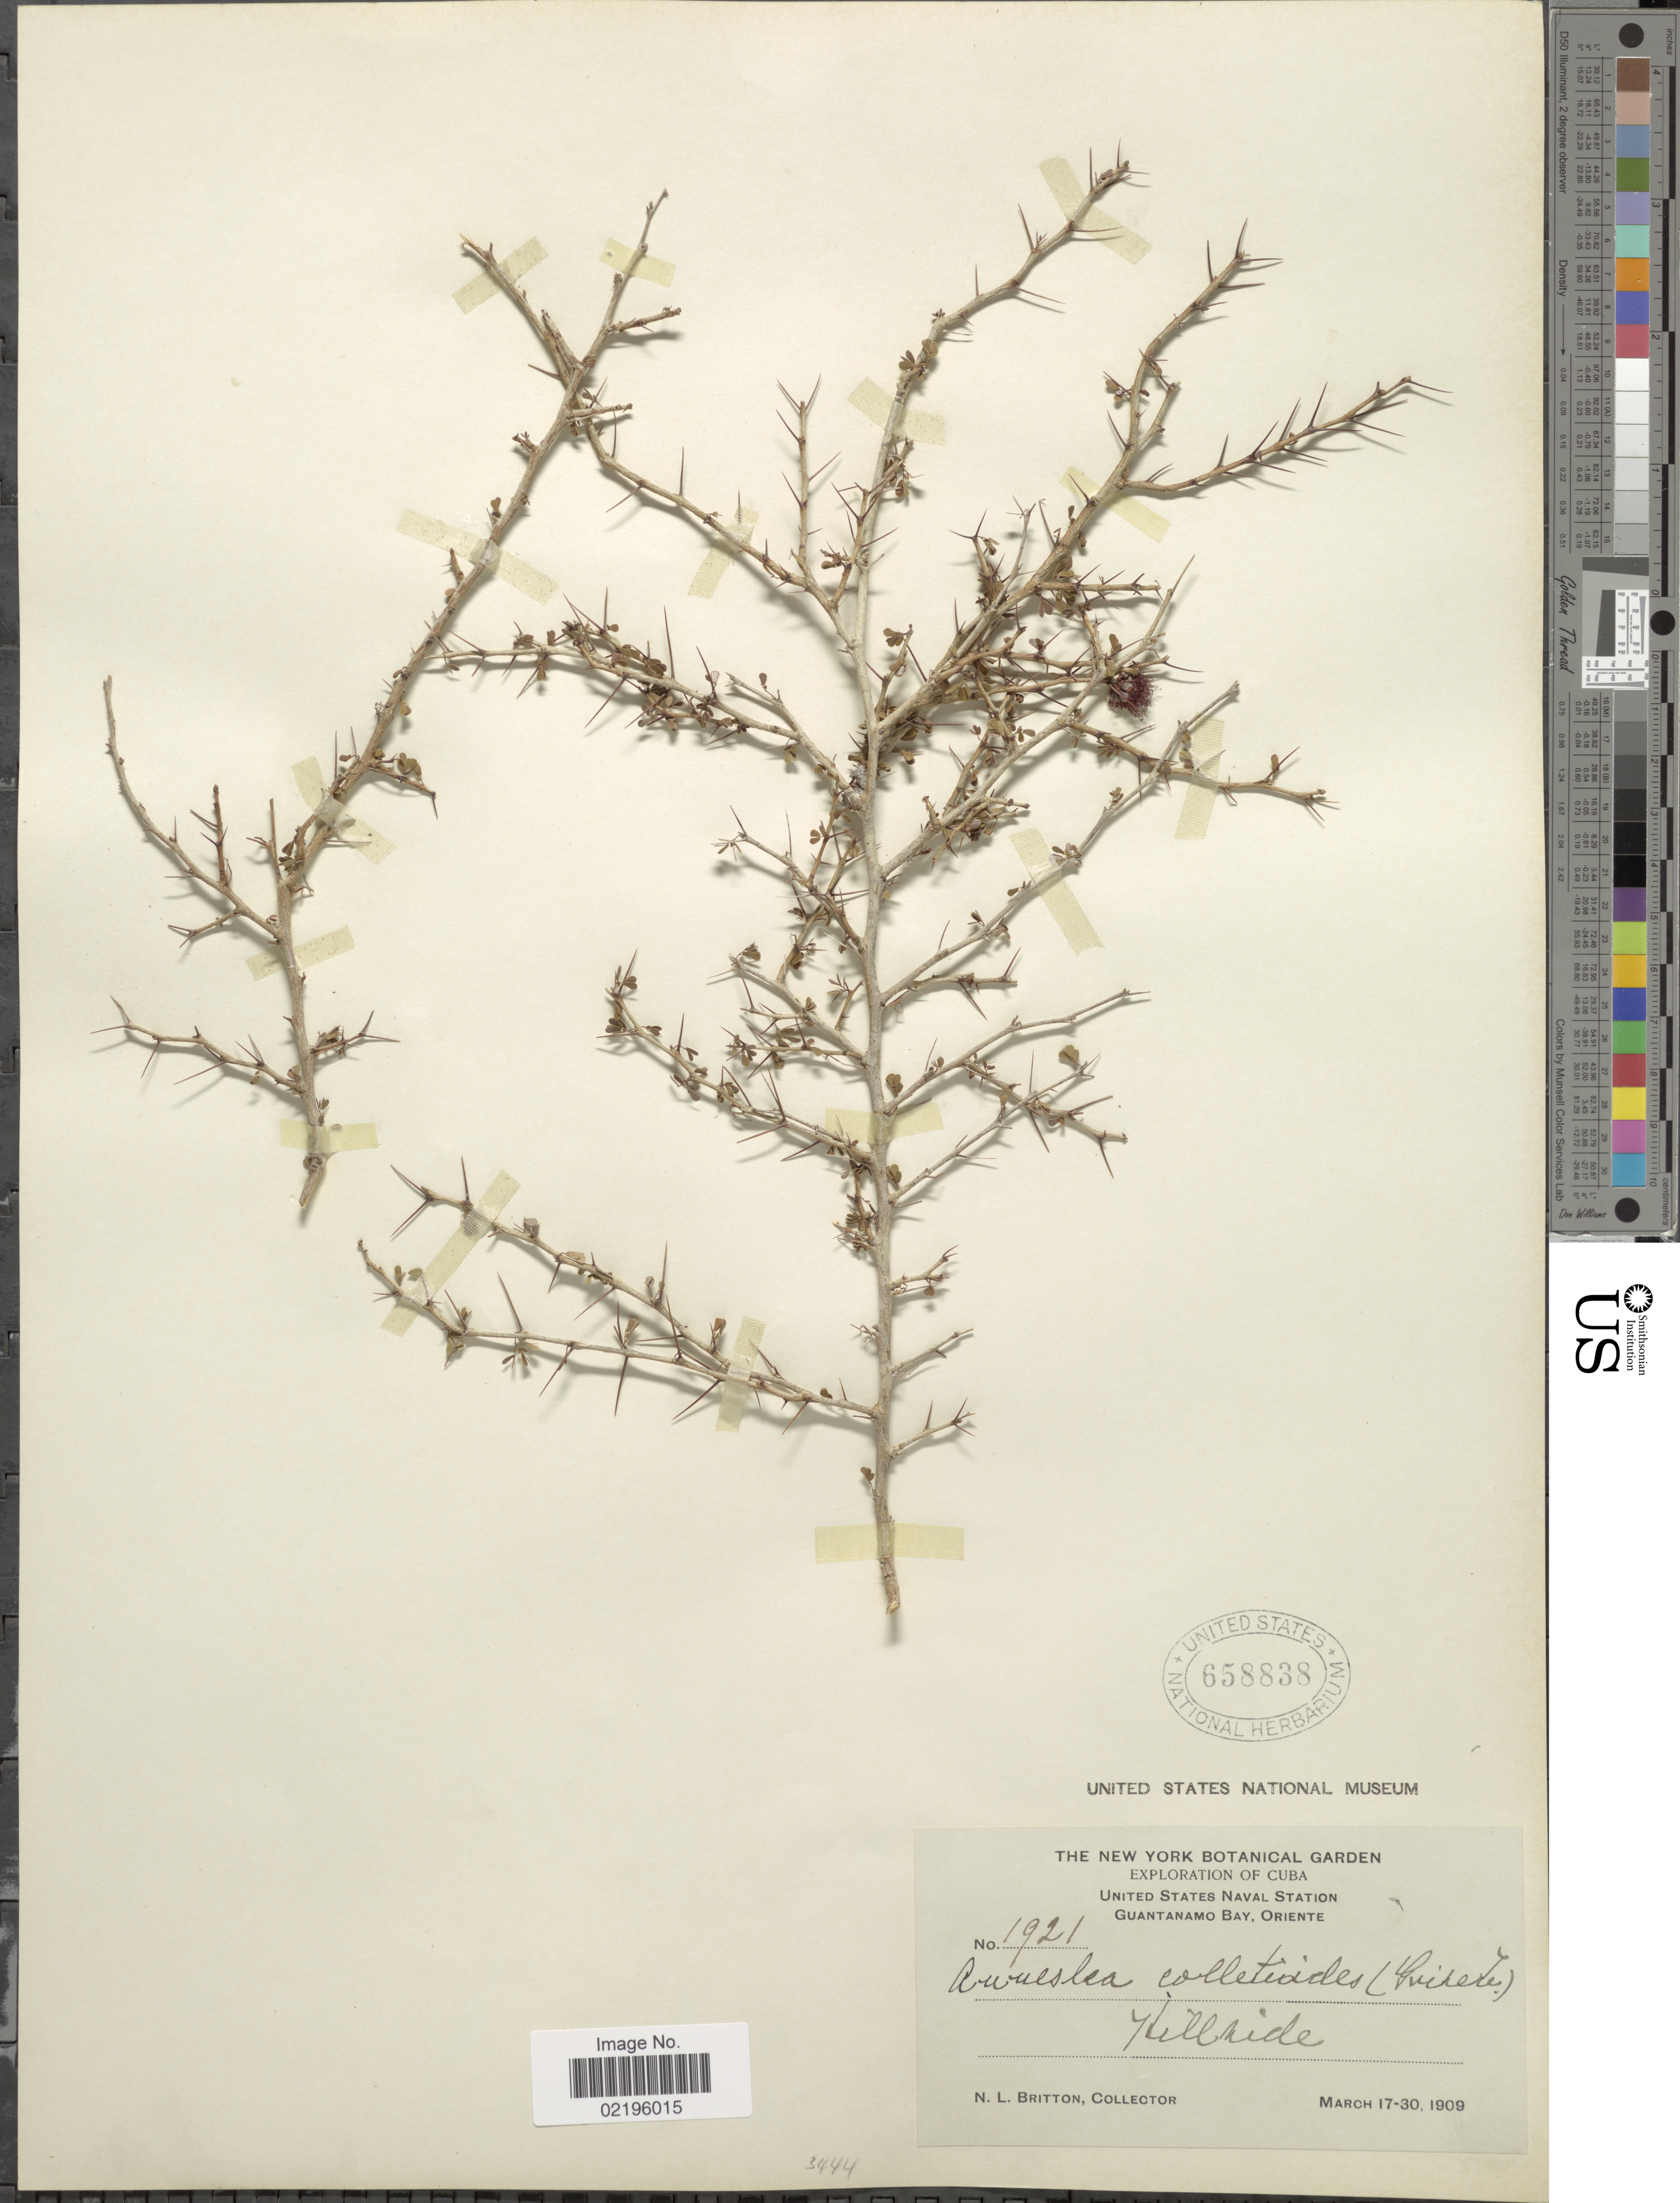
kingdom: Plantae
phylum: Tracheophyta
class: Magnoliopsida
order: Fabales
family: Fabaceae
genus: Calliandra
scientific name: Calliandra colletioides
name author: Griseb.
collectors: N. Britton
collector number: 1921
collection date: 1909-03-17/1909-03-30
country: Cuba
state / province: Oriente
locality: United States Naval Station, Guantanamo Bay. Hillsides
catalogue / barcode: US 658838